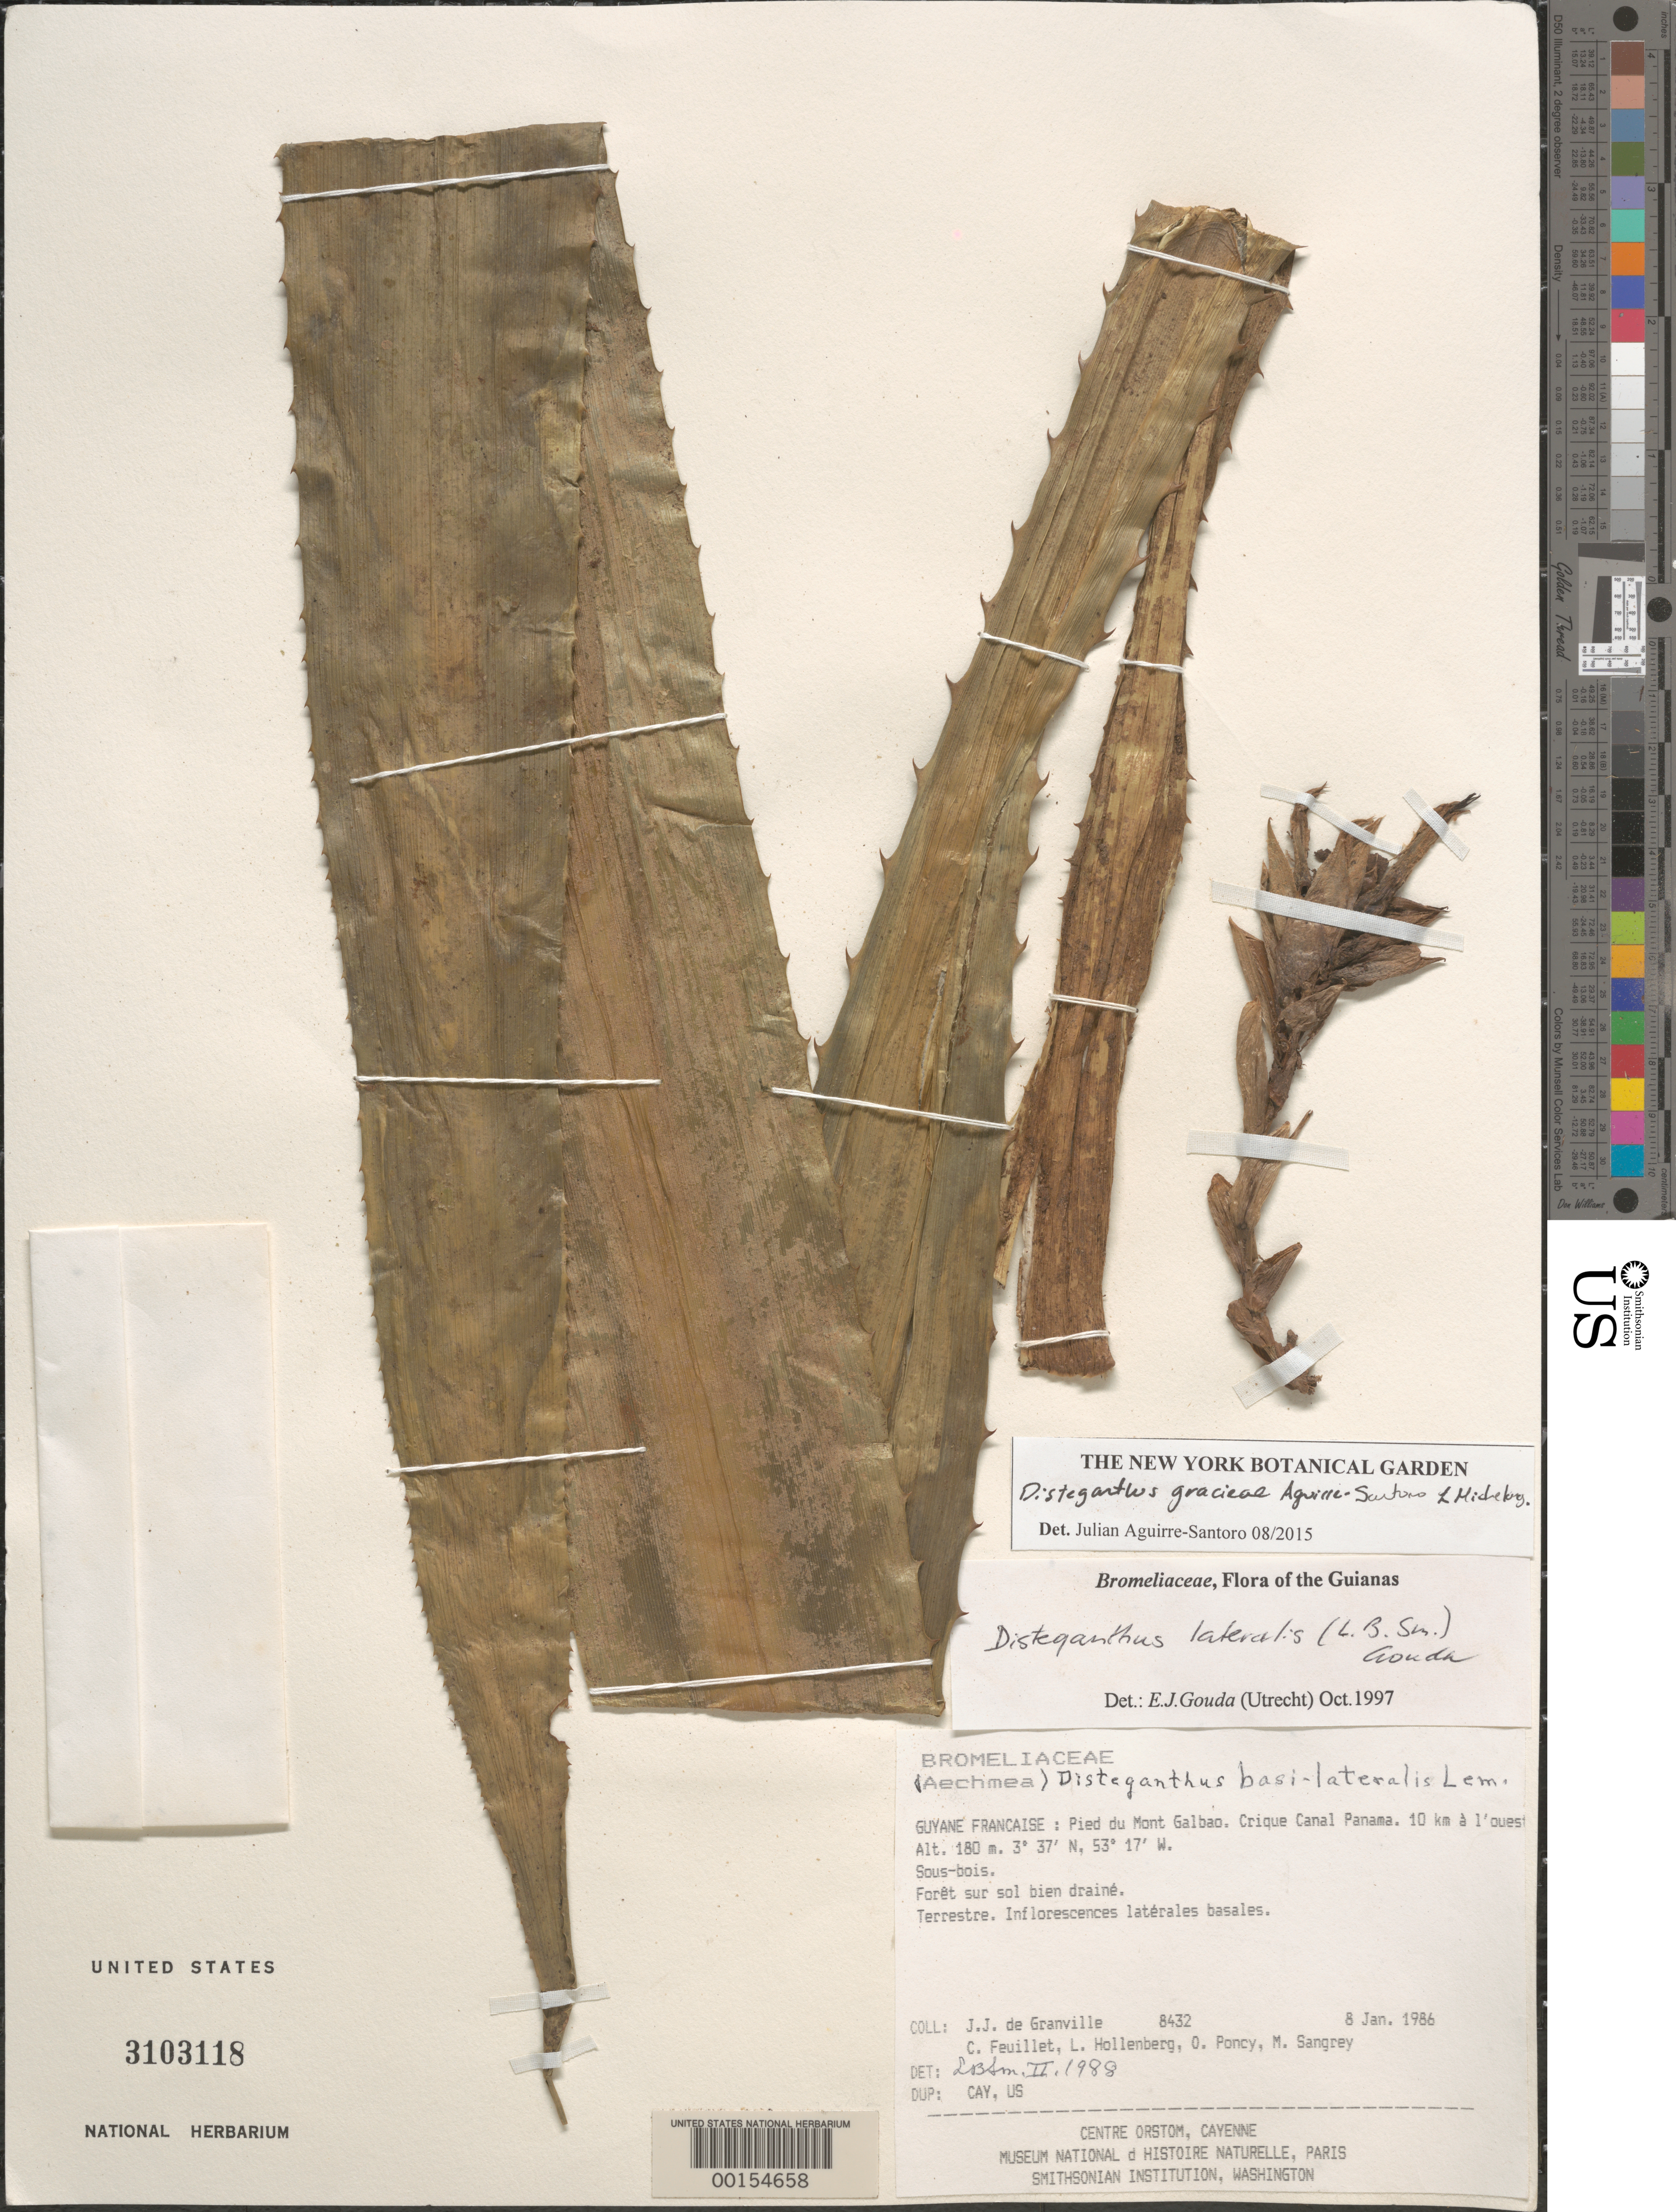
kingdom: Plantae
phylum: Tracheophyta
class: Liliopsida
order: Poales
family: Bromeliaceae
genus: Disteganthus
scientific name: Disteganthus lateralis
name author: (L.B. Sm.) Gouda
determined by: Gouda, E. J.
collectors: J.-J. de Granville, C. Feuillet, L. Hollenberg, O. Poncy & M. S. Sangrey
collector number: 8432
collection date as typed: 8-Jan-86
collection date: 1986-01-08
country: French Guiana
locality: Pied du Mont Galbao. Crique Canal Panama. 10 km à l'ouest de Saül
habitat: Sous-bois; forêt sur sol bien drainé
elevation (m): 180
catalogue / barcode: US 3103118